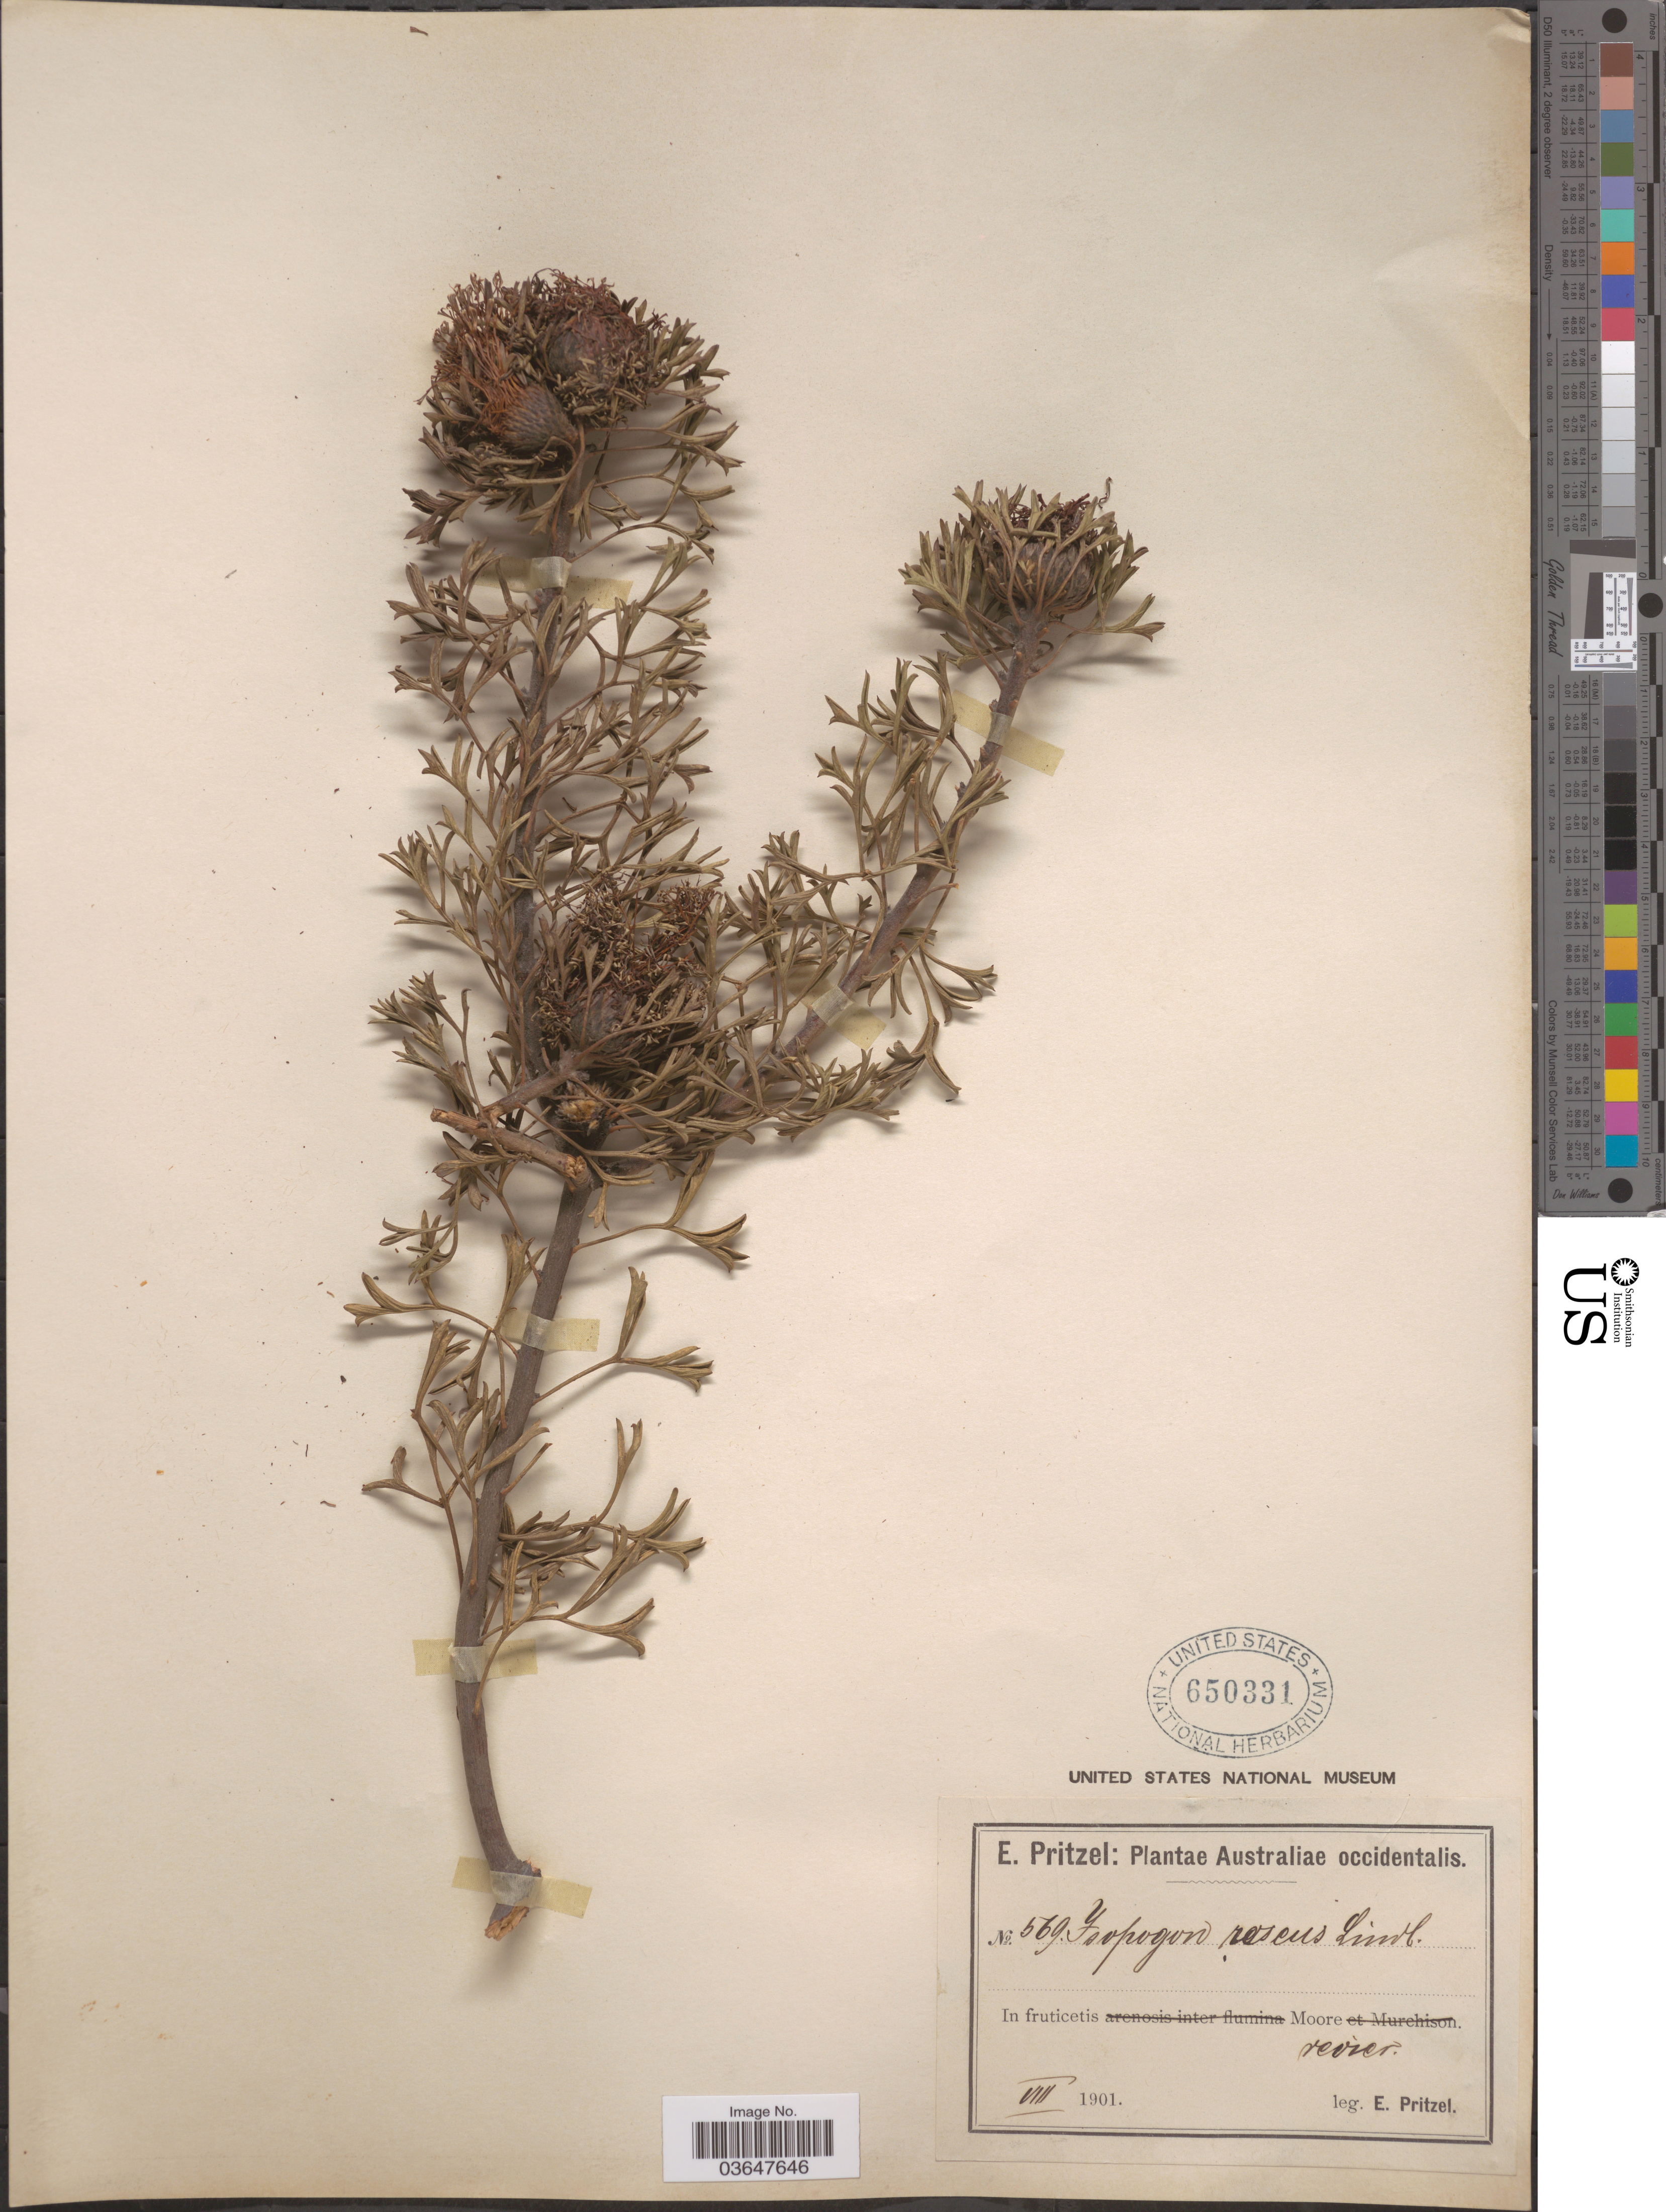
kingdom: Plantae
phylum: Tracheophyta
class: Magnoliopsida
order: Proteales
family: Proteaceae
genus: Isopogon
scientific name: Isopogon roseus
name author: Lindl.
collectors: E. G. Pritzel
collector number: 569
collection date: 1901-08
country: Australia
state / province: Western Australia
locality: Australiae occidentalis. In fruticetis Moore revier.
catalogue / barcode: US 650331